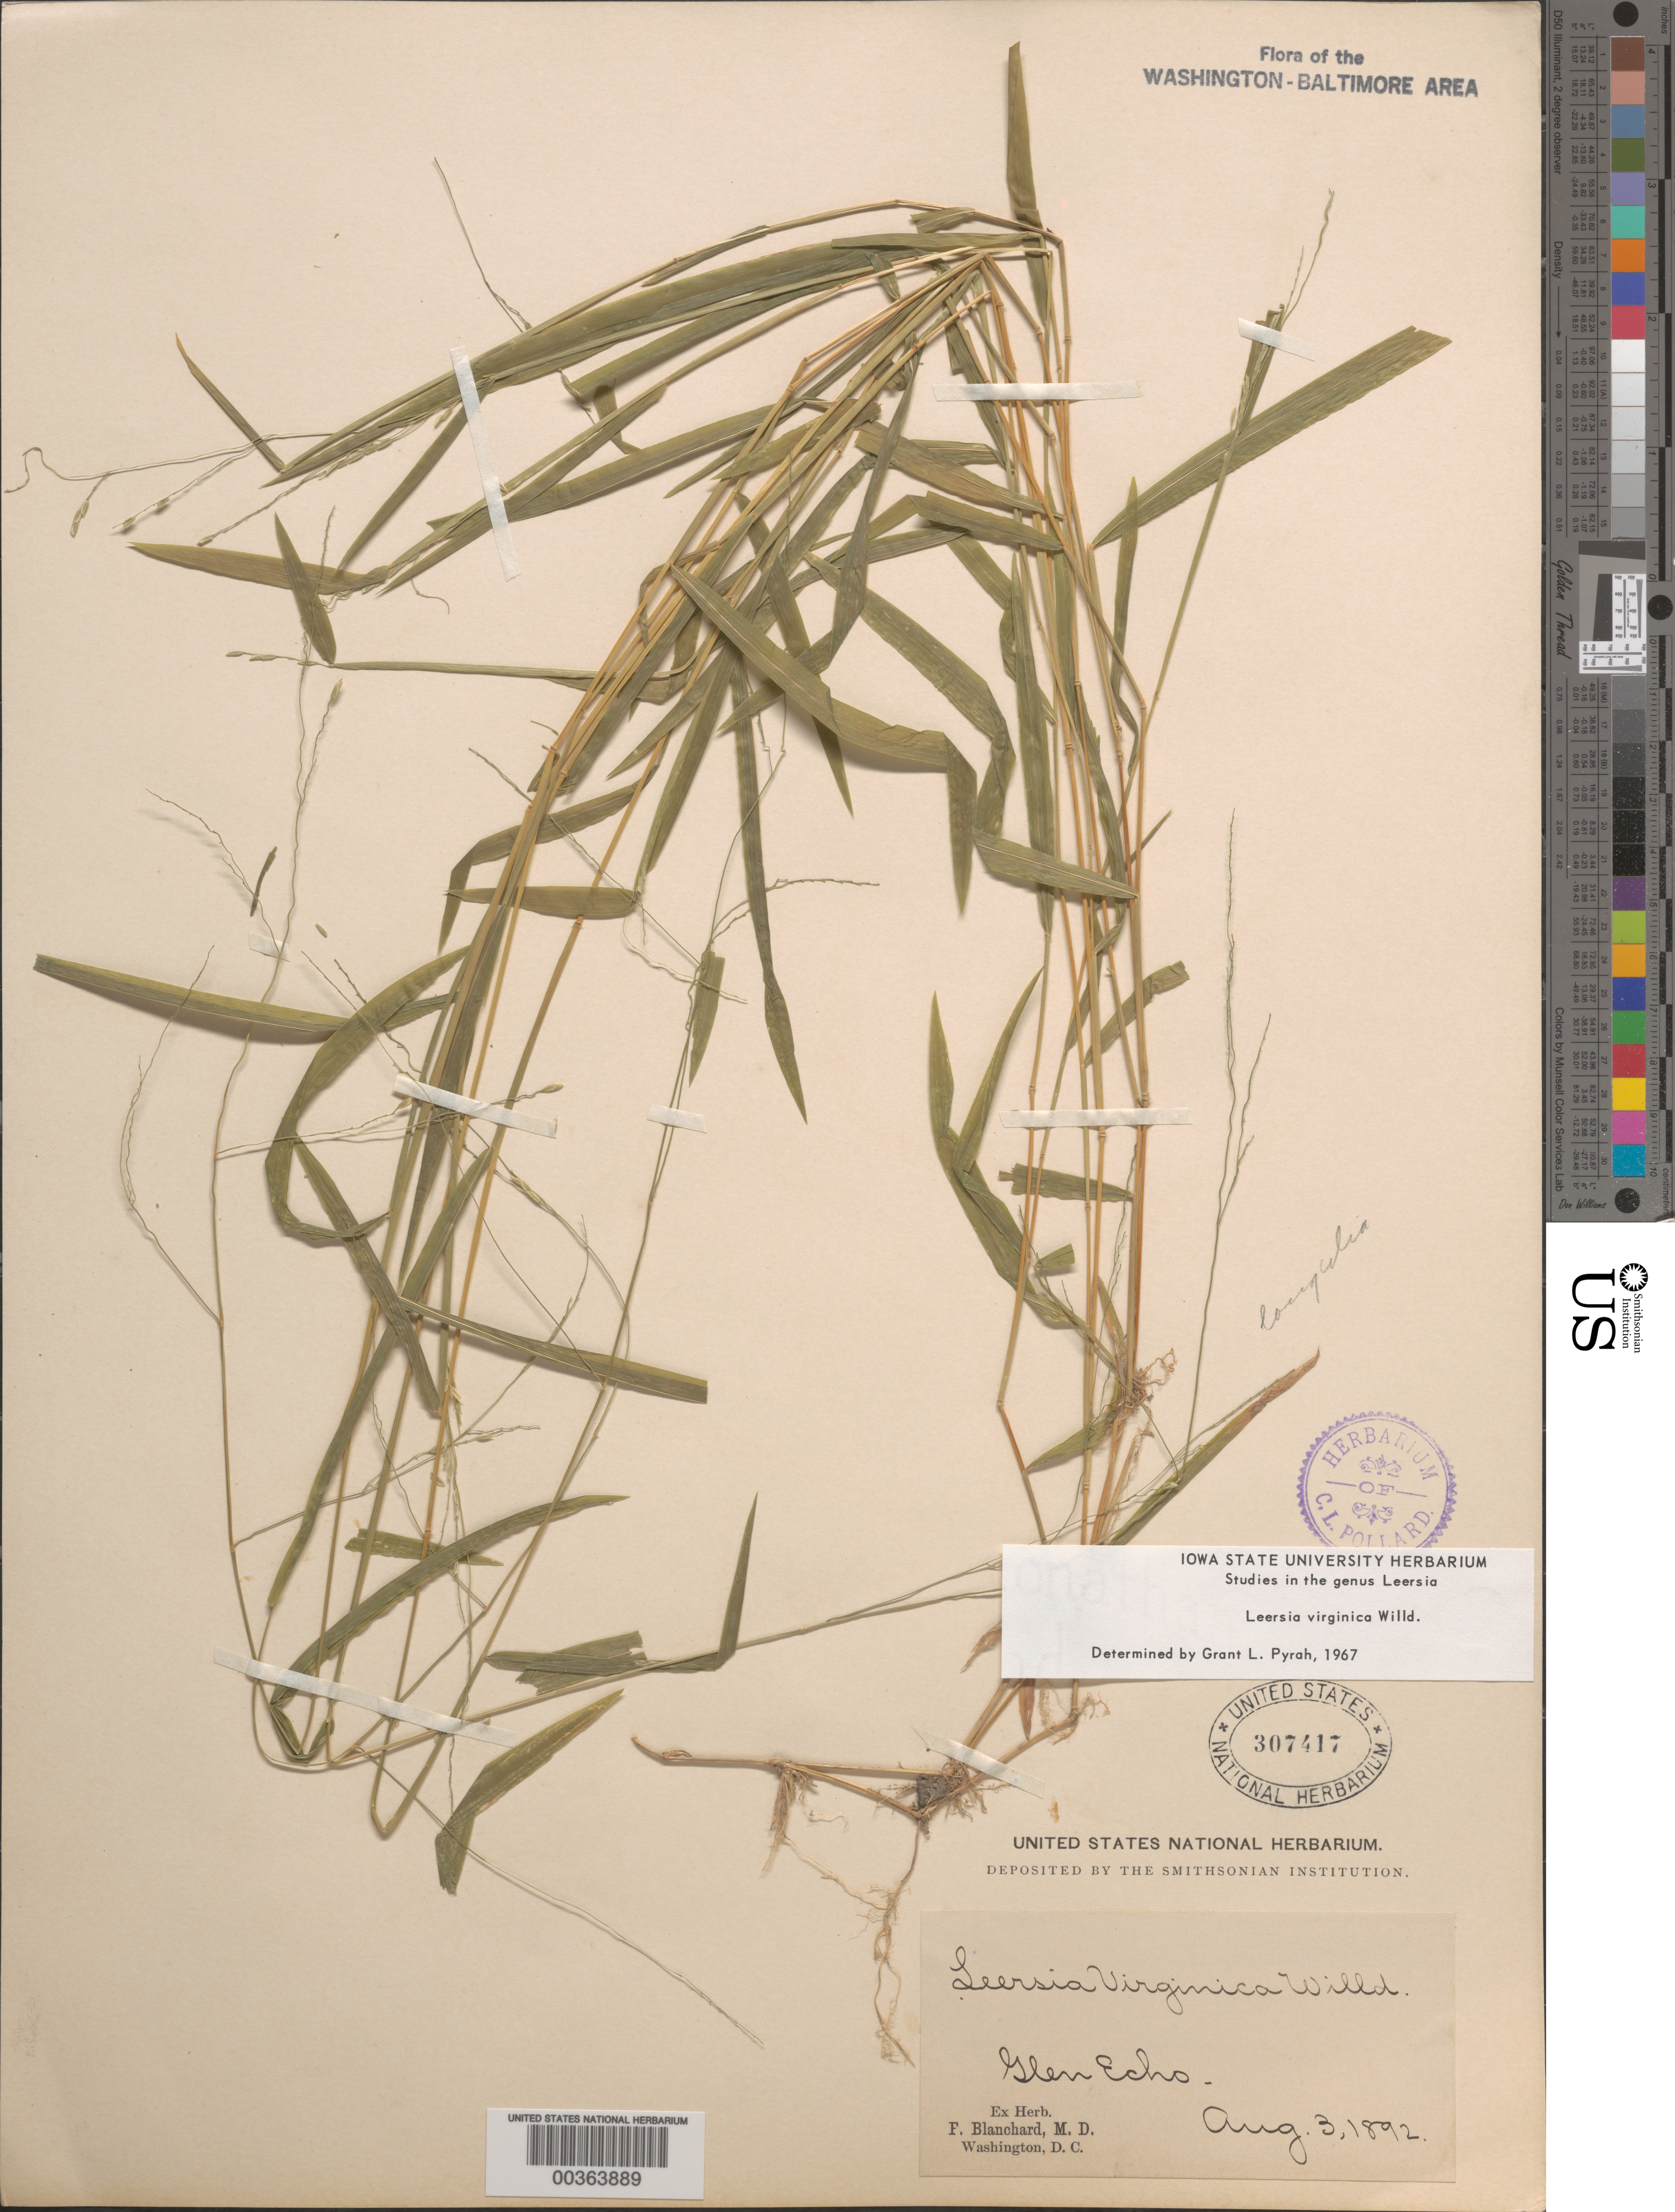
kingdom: Plantae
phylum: Tracheophyta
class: Liliopsida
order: Poales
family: Poaceae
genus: Leersia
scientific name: Leersia virginica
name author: Willd.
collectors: F. Blanchard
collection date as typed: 03 Aug 1892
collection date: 1892-08-03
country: United States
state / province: Maryland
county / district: Montgomery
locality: Glen Echo C. & O. Canal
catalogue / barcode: US 307417